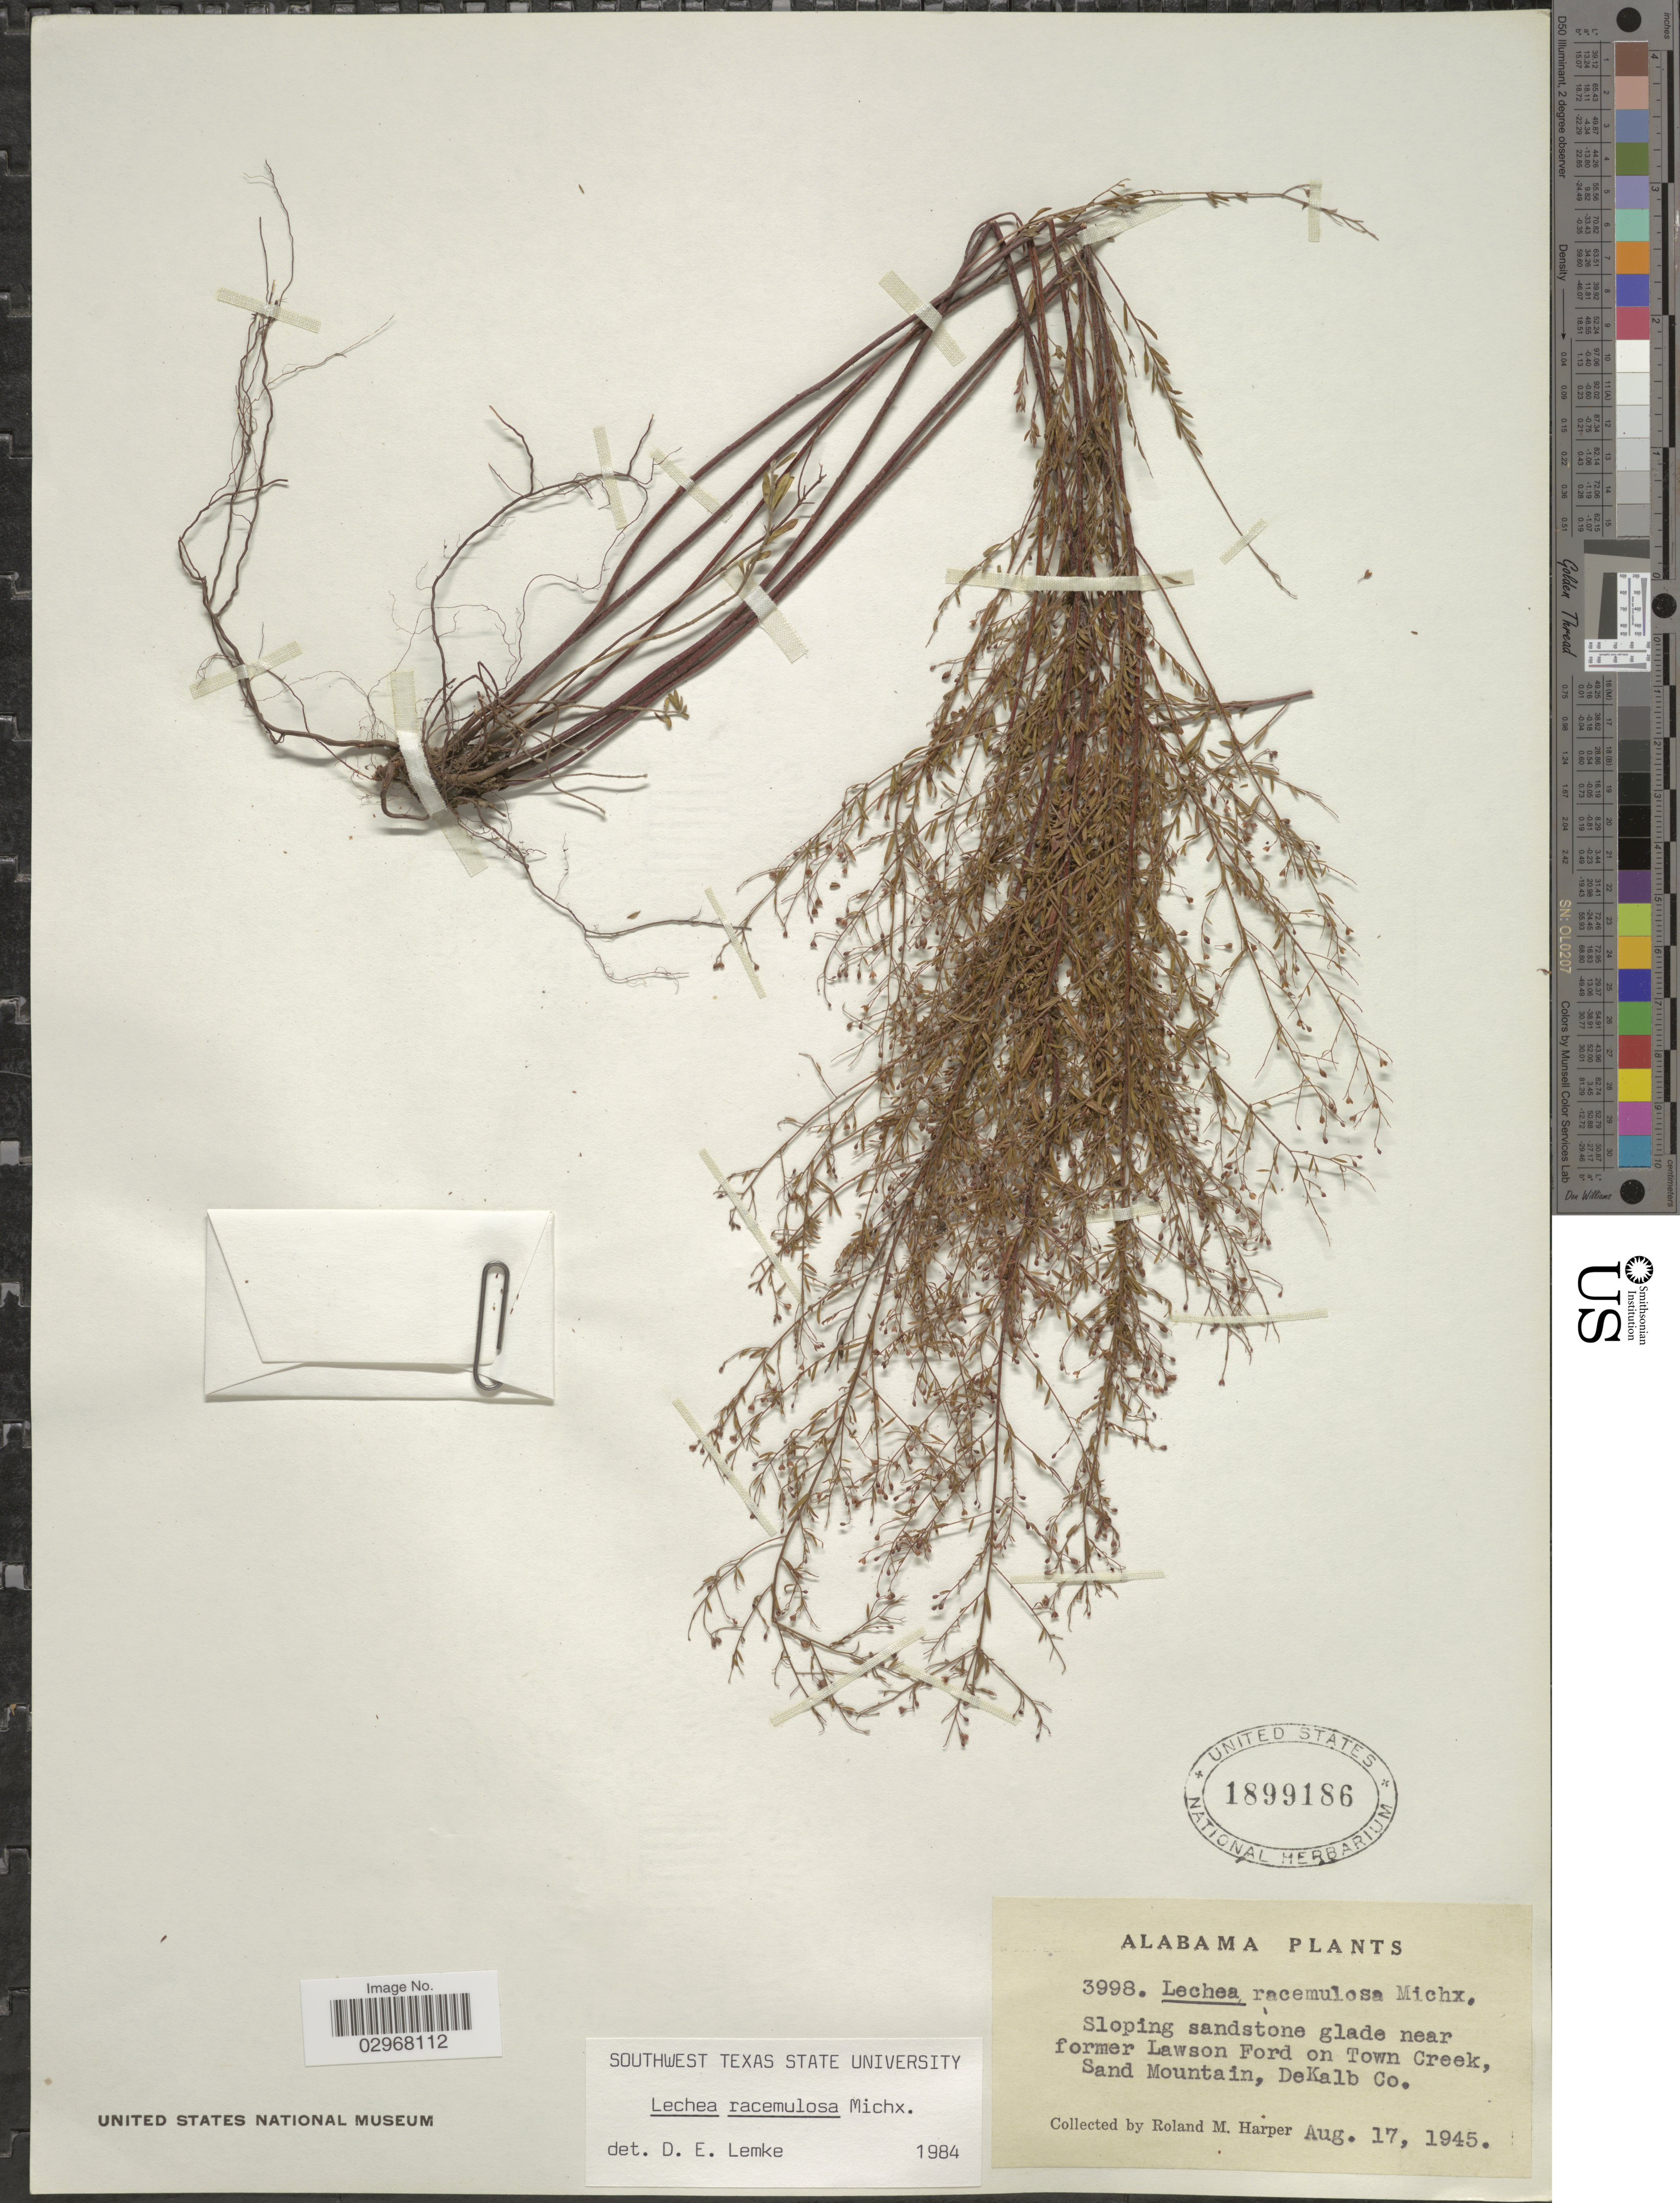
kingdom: Plantae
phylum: Tracheophyta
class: Magnoliopsida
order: Malvales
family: Cistaceae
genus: Lechea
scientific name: Lechea racemulosa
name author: Michx.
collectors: R. M. Harper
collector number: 3998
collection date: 1945-08-17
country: United States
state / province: Alabama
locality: Near former Lawson Ford on Town Creek, Sand Mountain, DeKalb Co.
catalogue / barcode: US 1899186